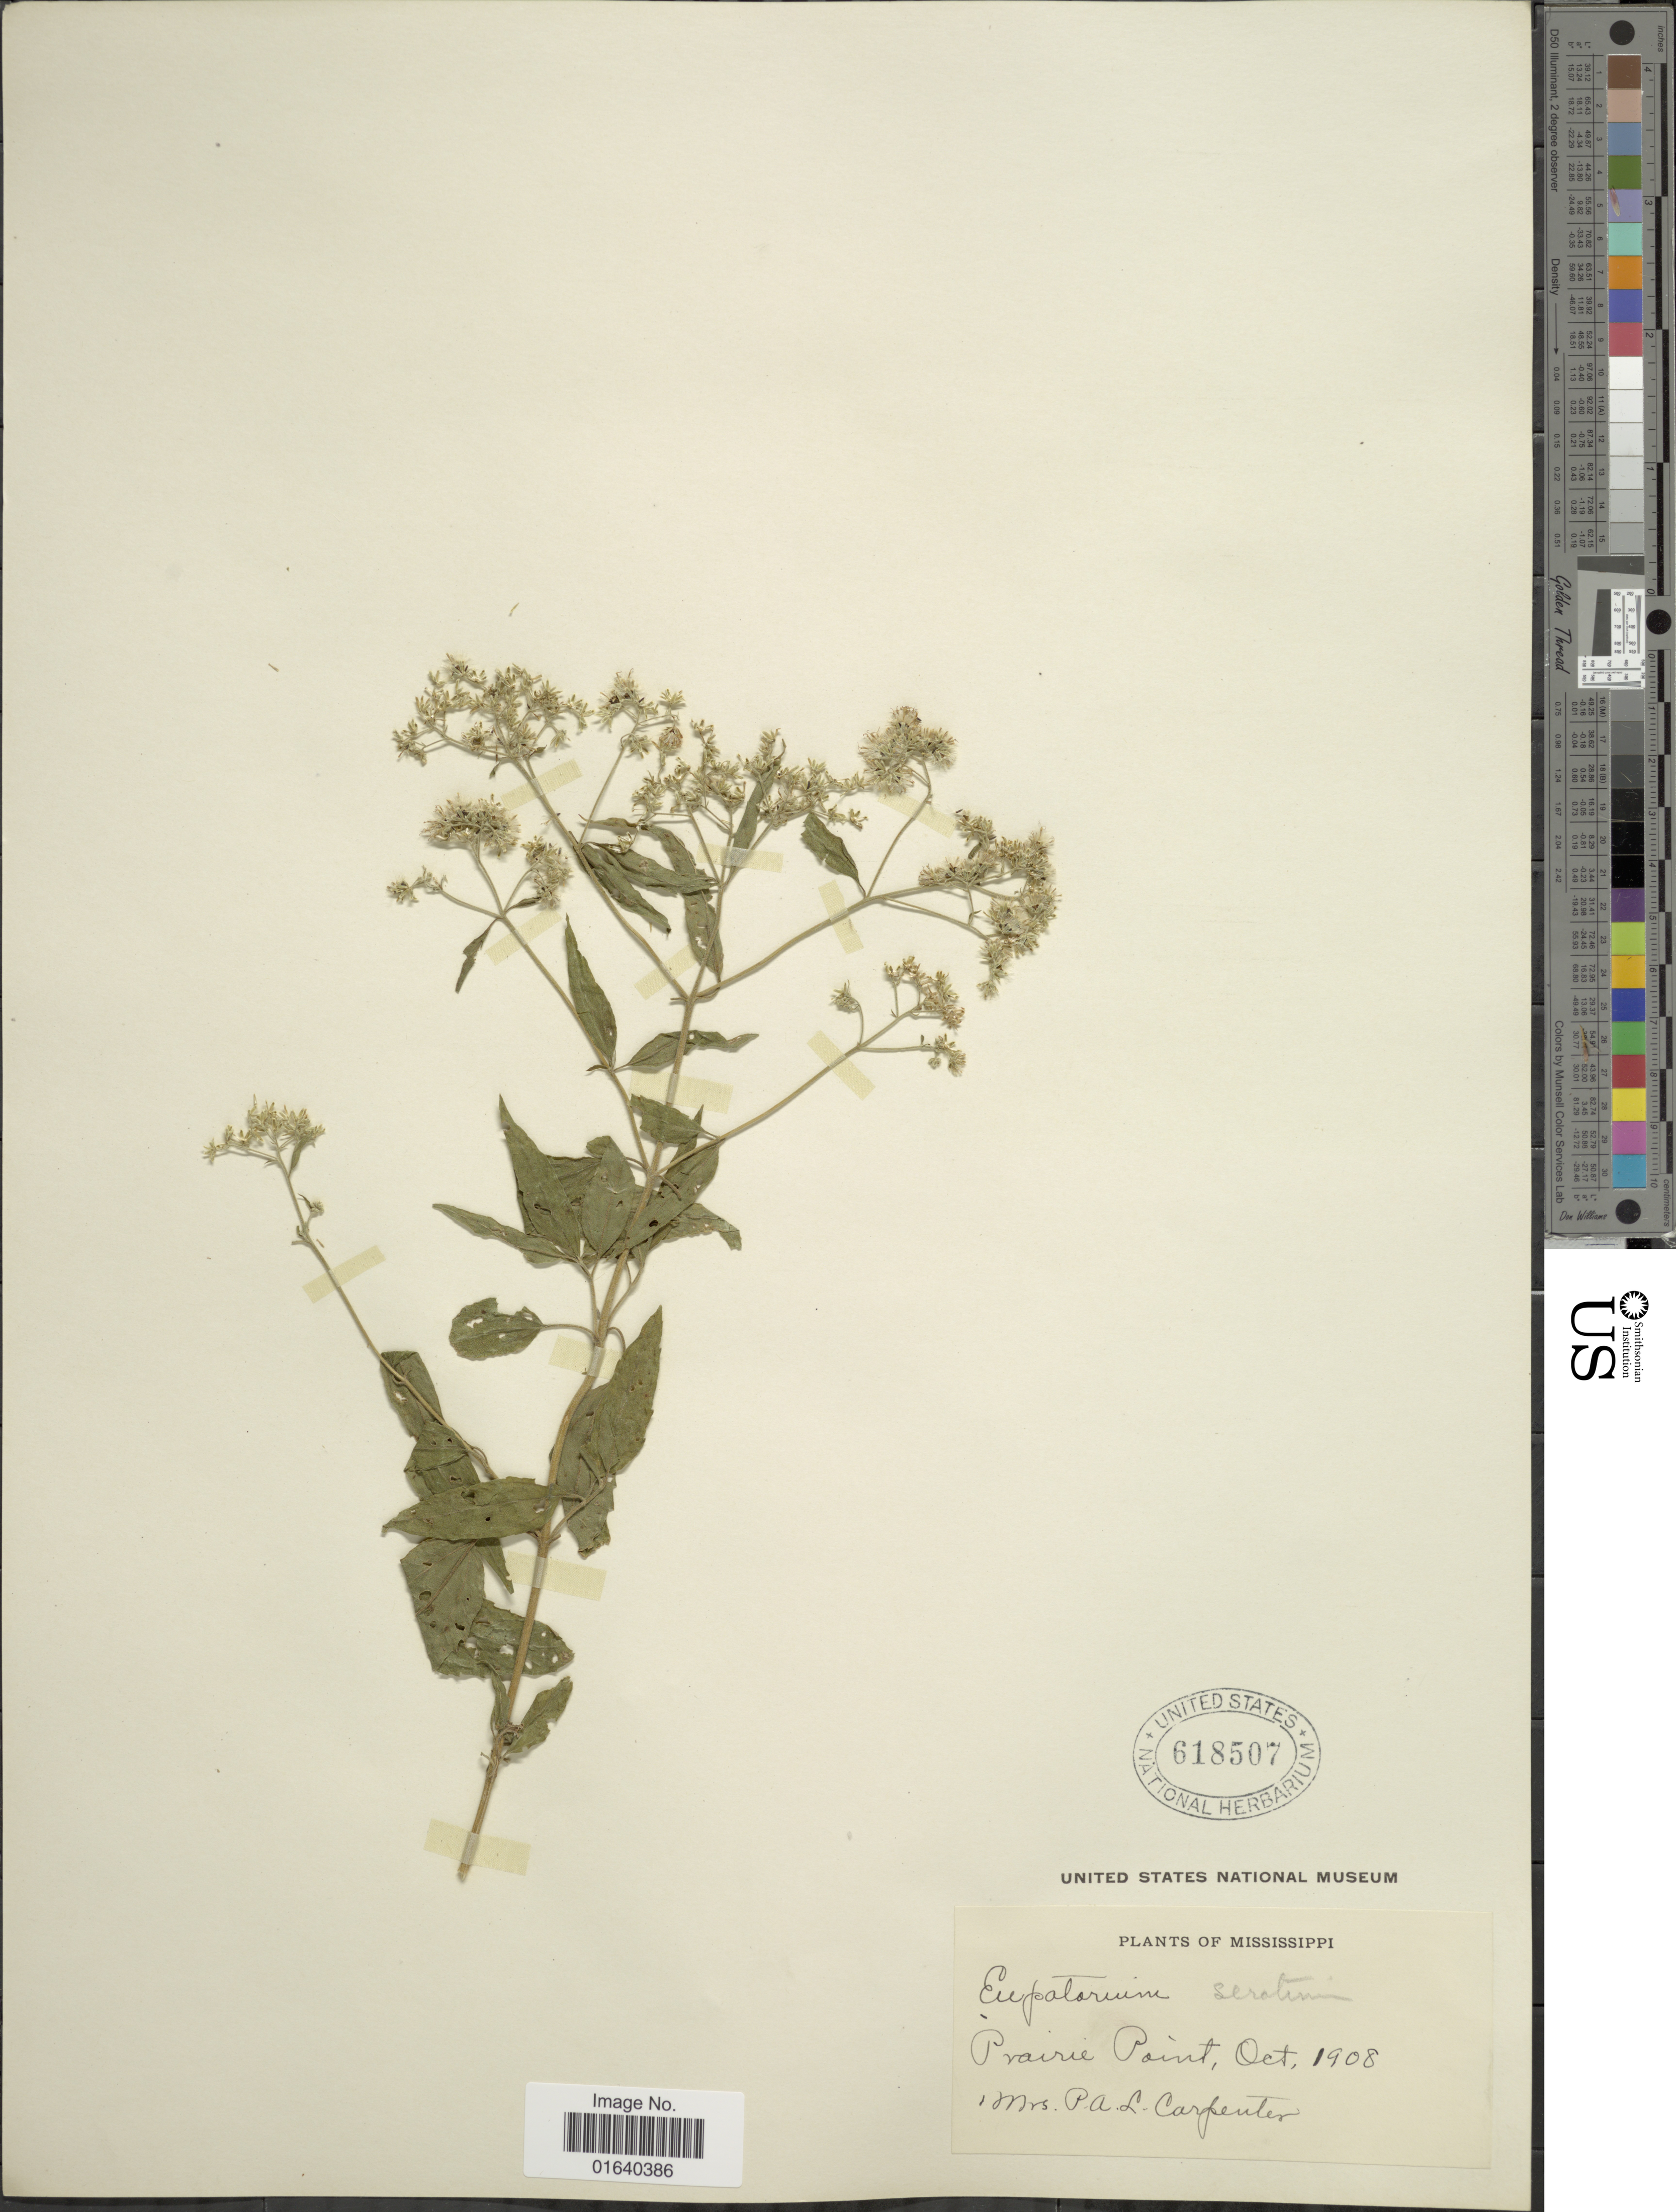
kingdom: Plantae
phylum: Tracheophyta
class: Magnoliopsida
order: Asterales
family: Asteraceae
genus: Eupatorium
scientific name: Eupatorium serotinum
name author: Michx.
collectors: P. Carpenter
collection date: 1908-10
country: United States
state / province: Mississippi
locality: Prairie Point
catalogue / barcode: US 618507